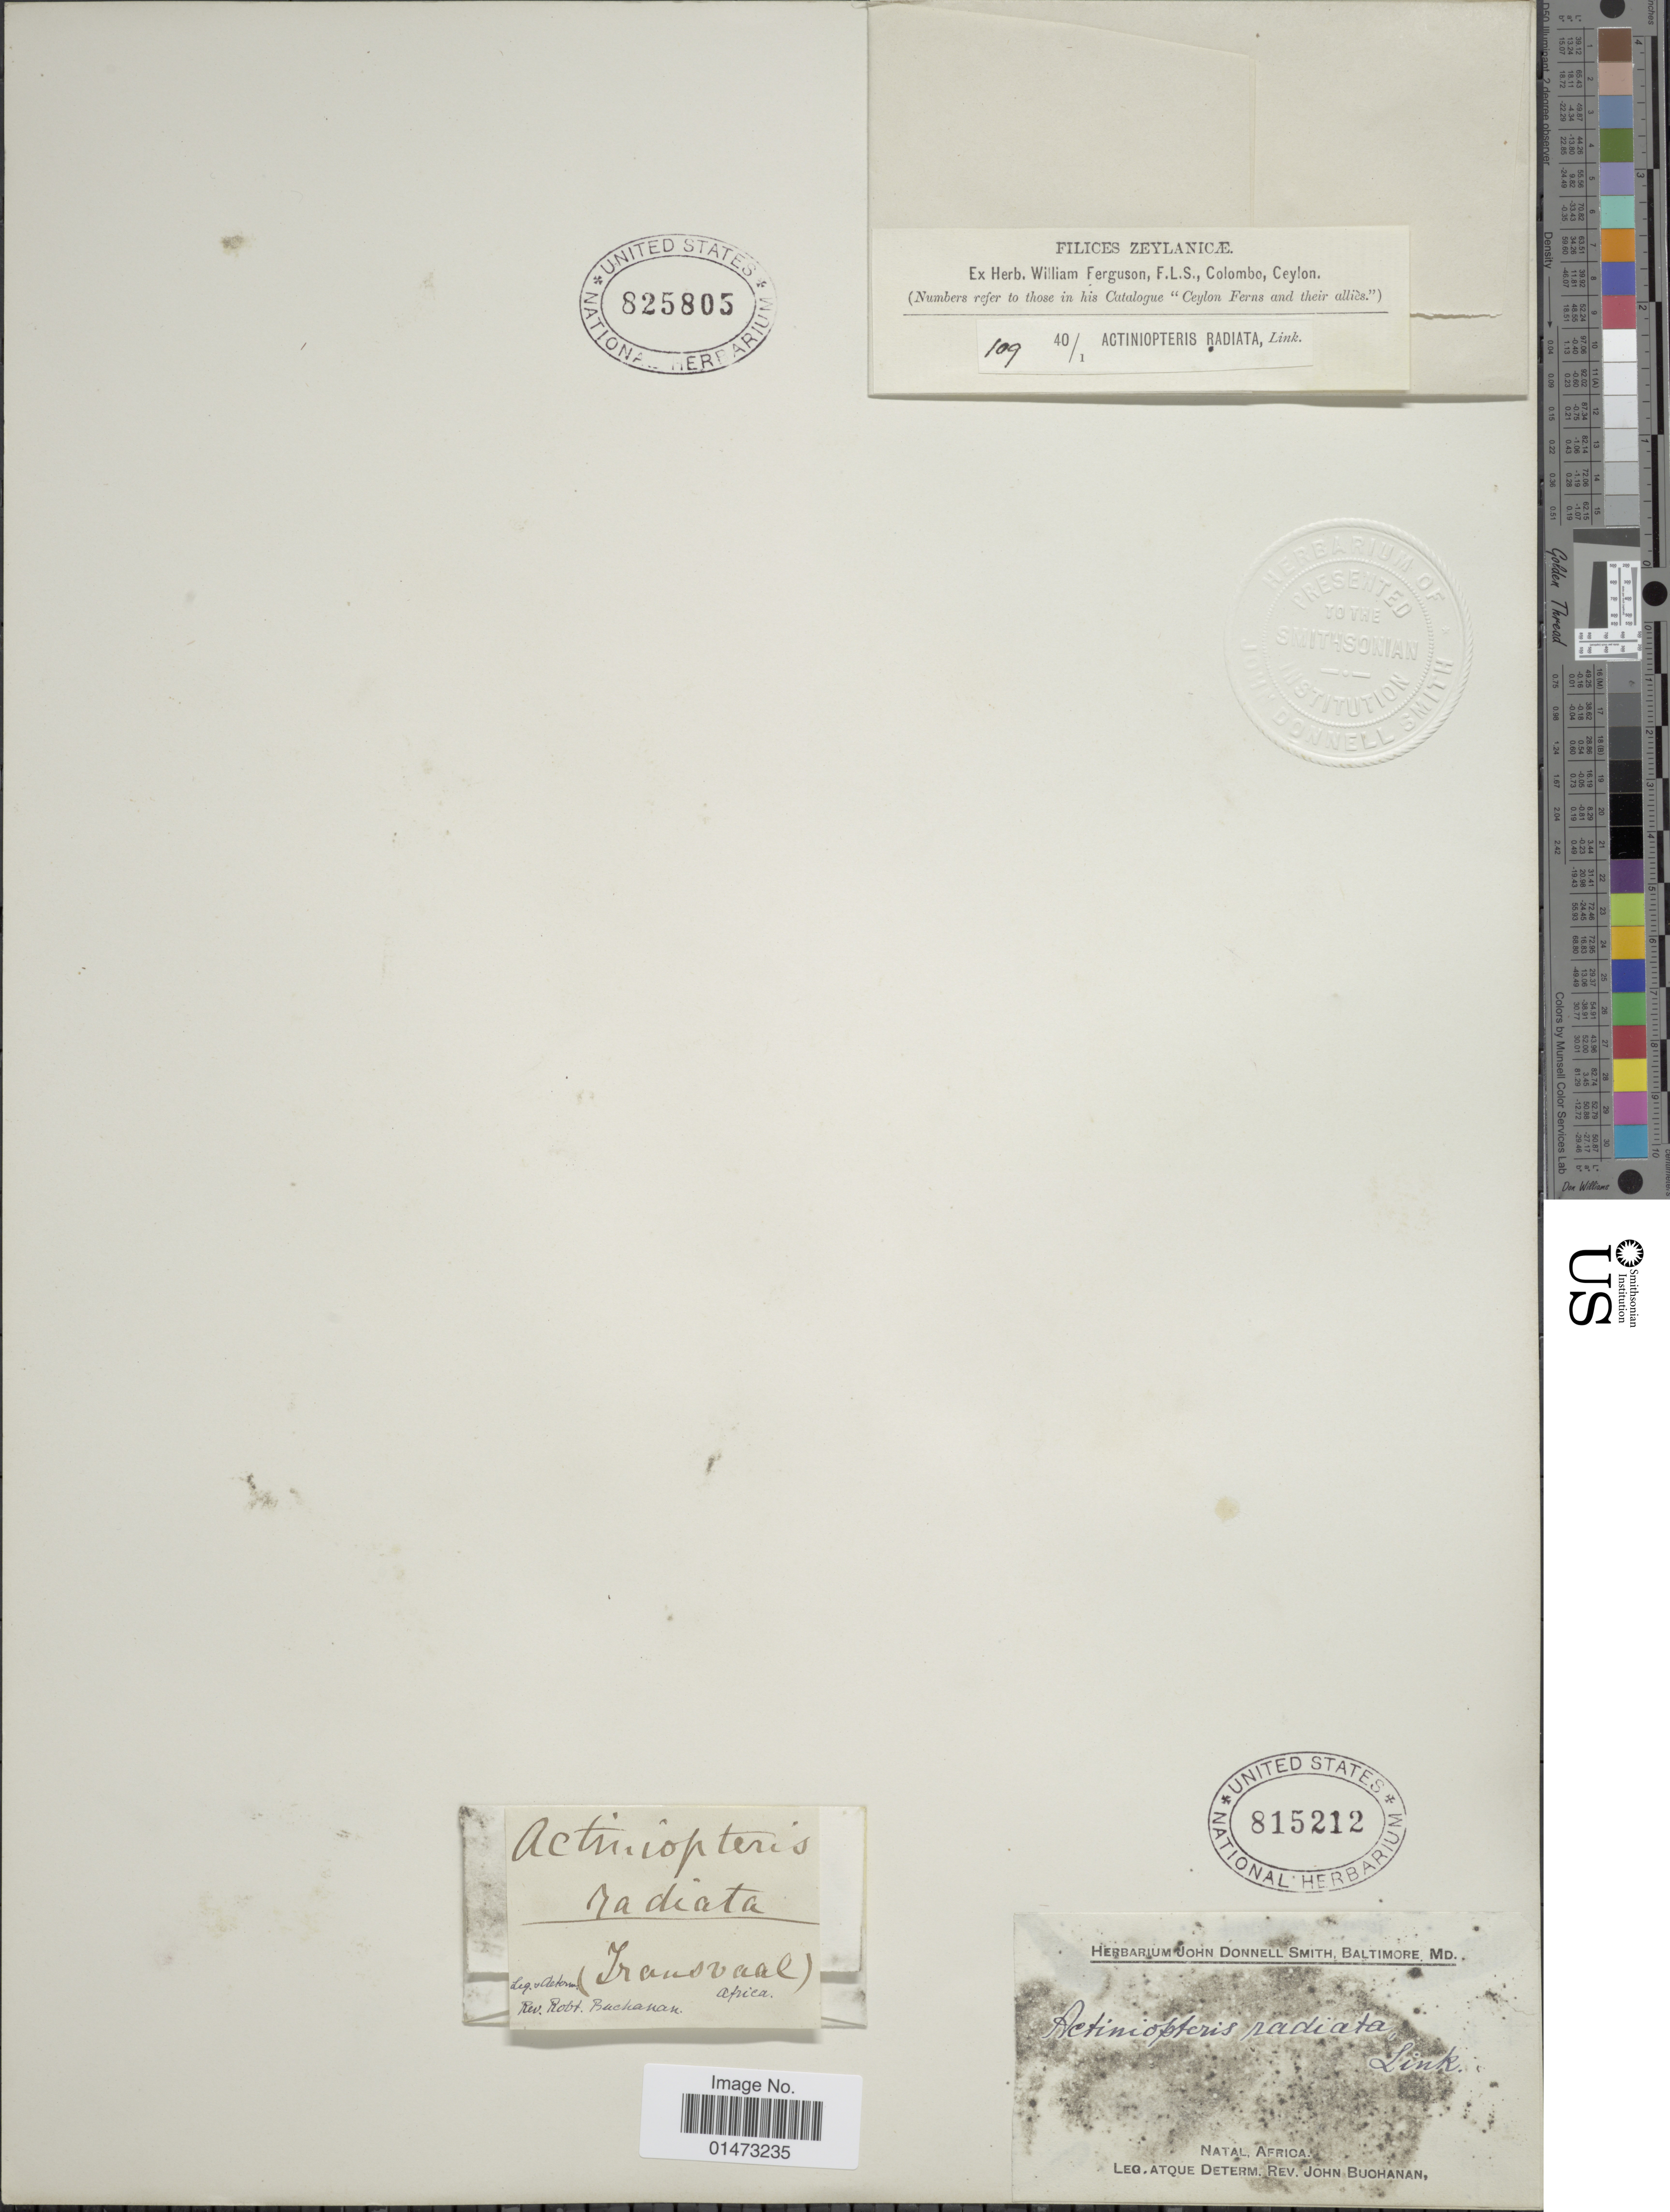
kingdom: Plantae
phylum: Tracheophyta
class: Polypodiopsida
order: Polypodiales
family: Pteridaceae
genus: Actiniopteris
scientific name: Actiniopteris radiata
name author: (Sw.) Link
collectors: ex herb. William Ferguson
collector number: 109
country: Sri Lanka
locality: Filices Zeylanicæ. Ceylon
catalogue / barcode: US 825805-2